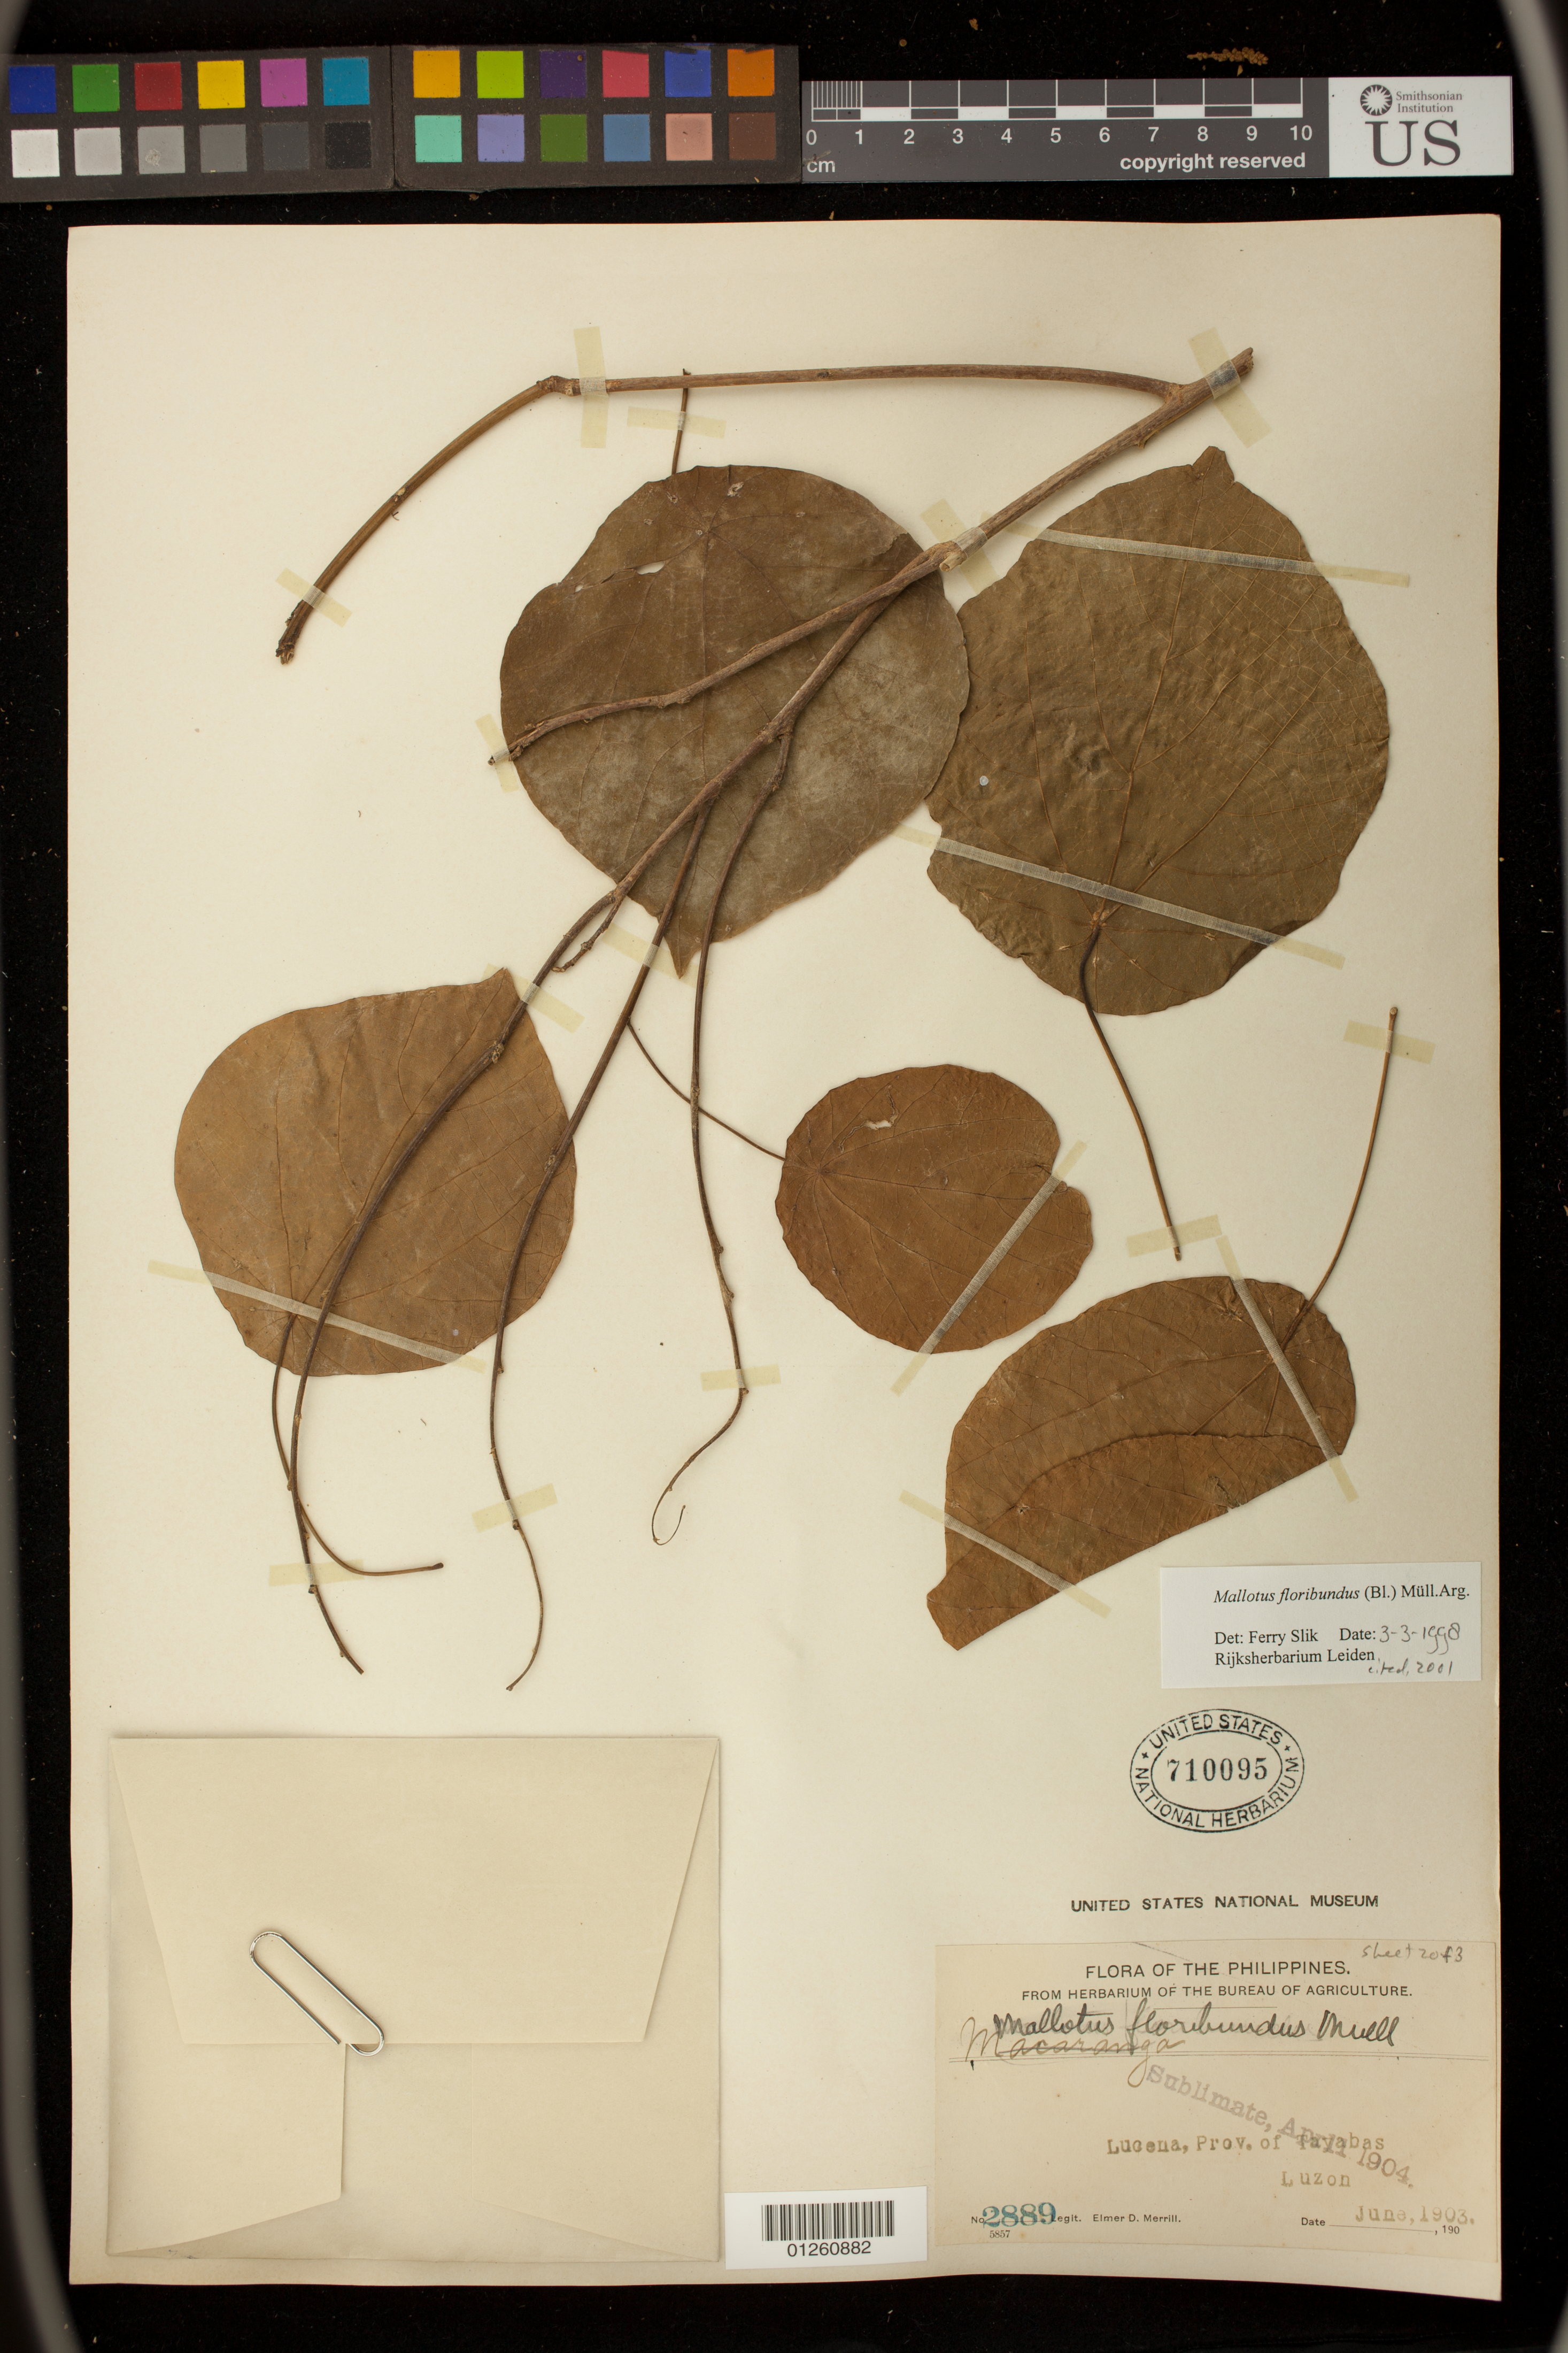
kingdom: Plantae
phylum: Tracheophyta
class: Magnoliopsida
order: Malpighiales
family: Euphorbiaceae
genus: Mallotus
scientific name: Mallotus floribundus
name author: (Blume) Müll. Arg.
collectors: E. D. Merrill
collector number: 2889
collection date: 1903-06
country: Philippines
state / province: Calabarzon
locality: Lucena, Prov. of Tayabas, Luzon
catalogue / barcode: US 710095